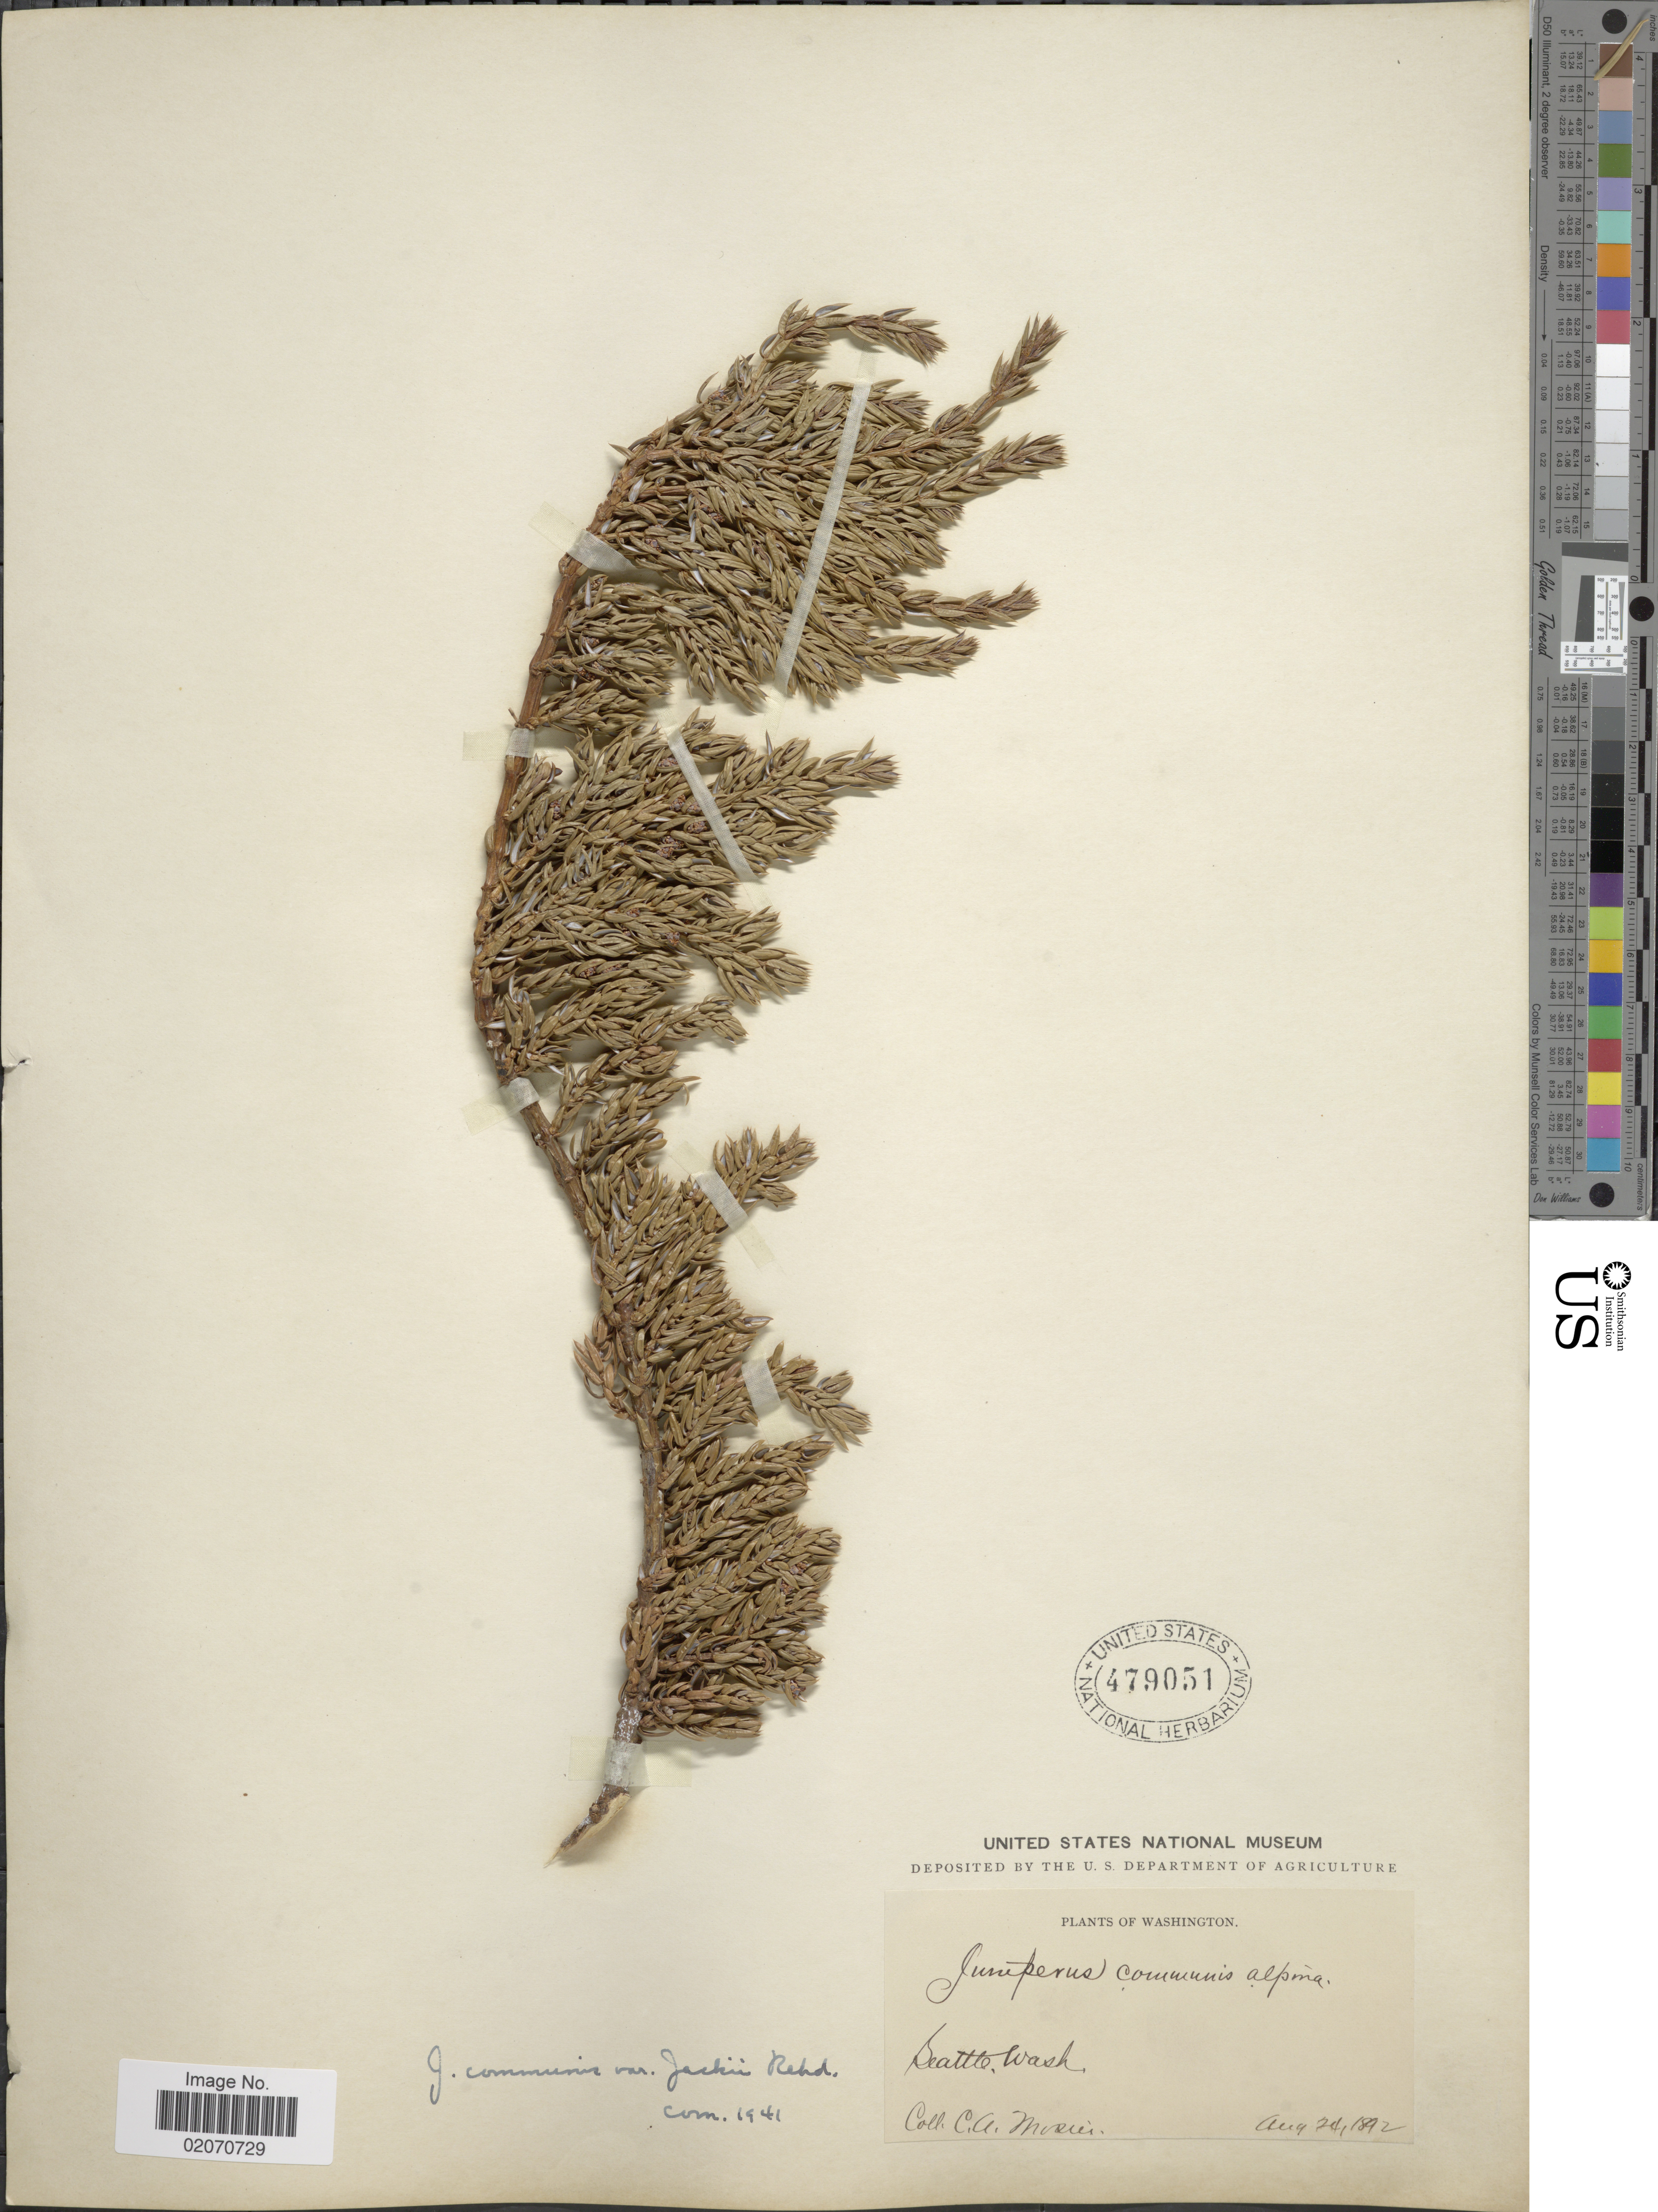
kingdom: Plantae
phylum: Tracheophyta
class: Pinopsida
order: Pinales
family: Cupressaceae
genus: Juniperus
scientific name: Juniperus communis var. jackii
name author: Rehder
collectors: C. A. Mosier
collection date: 1892-08-24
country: United States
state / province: Washington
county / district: King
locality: Seattle Wash.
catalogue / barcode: US 479051